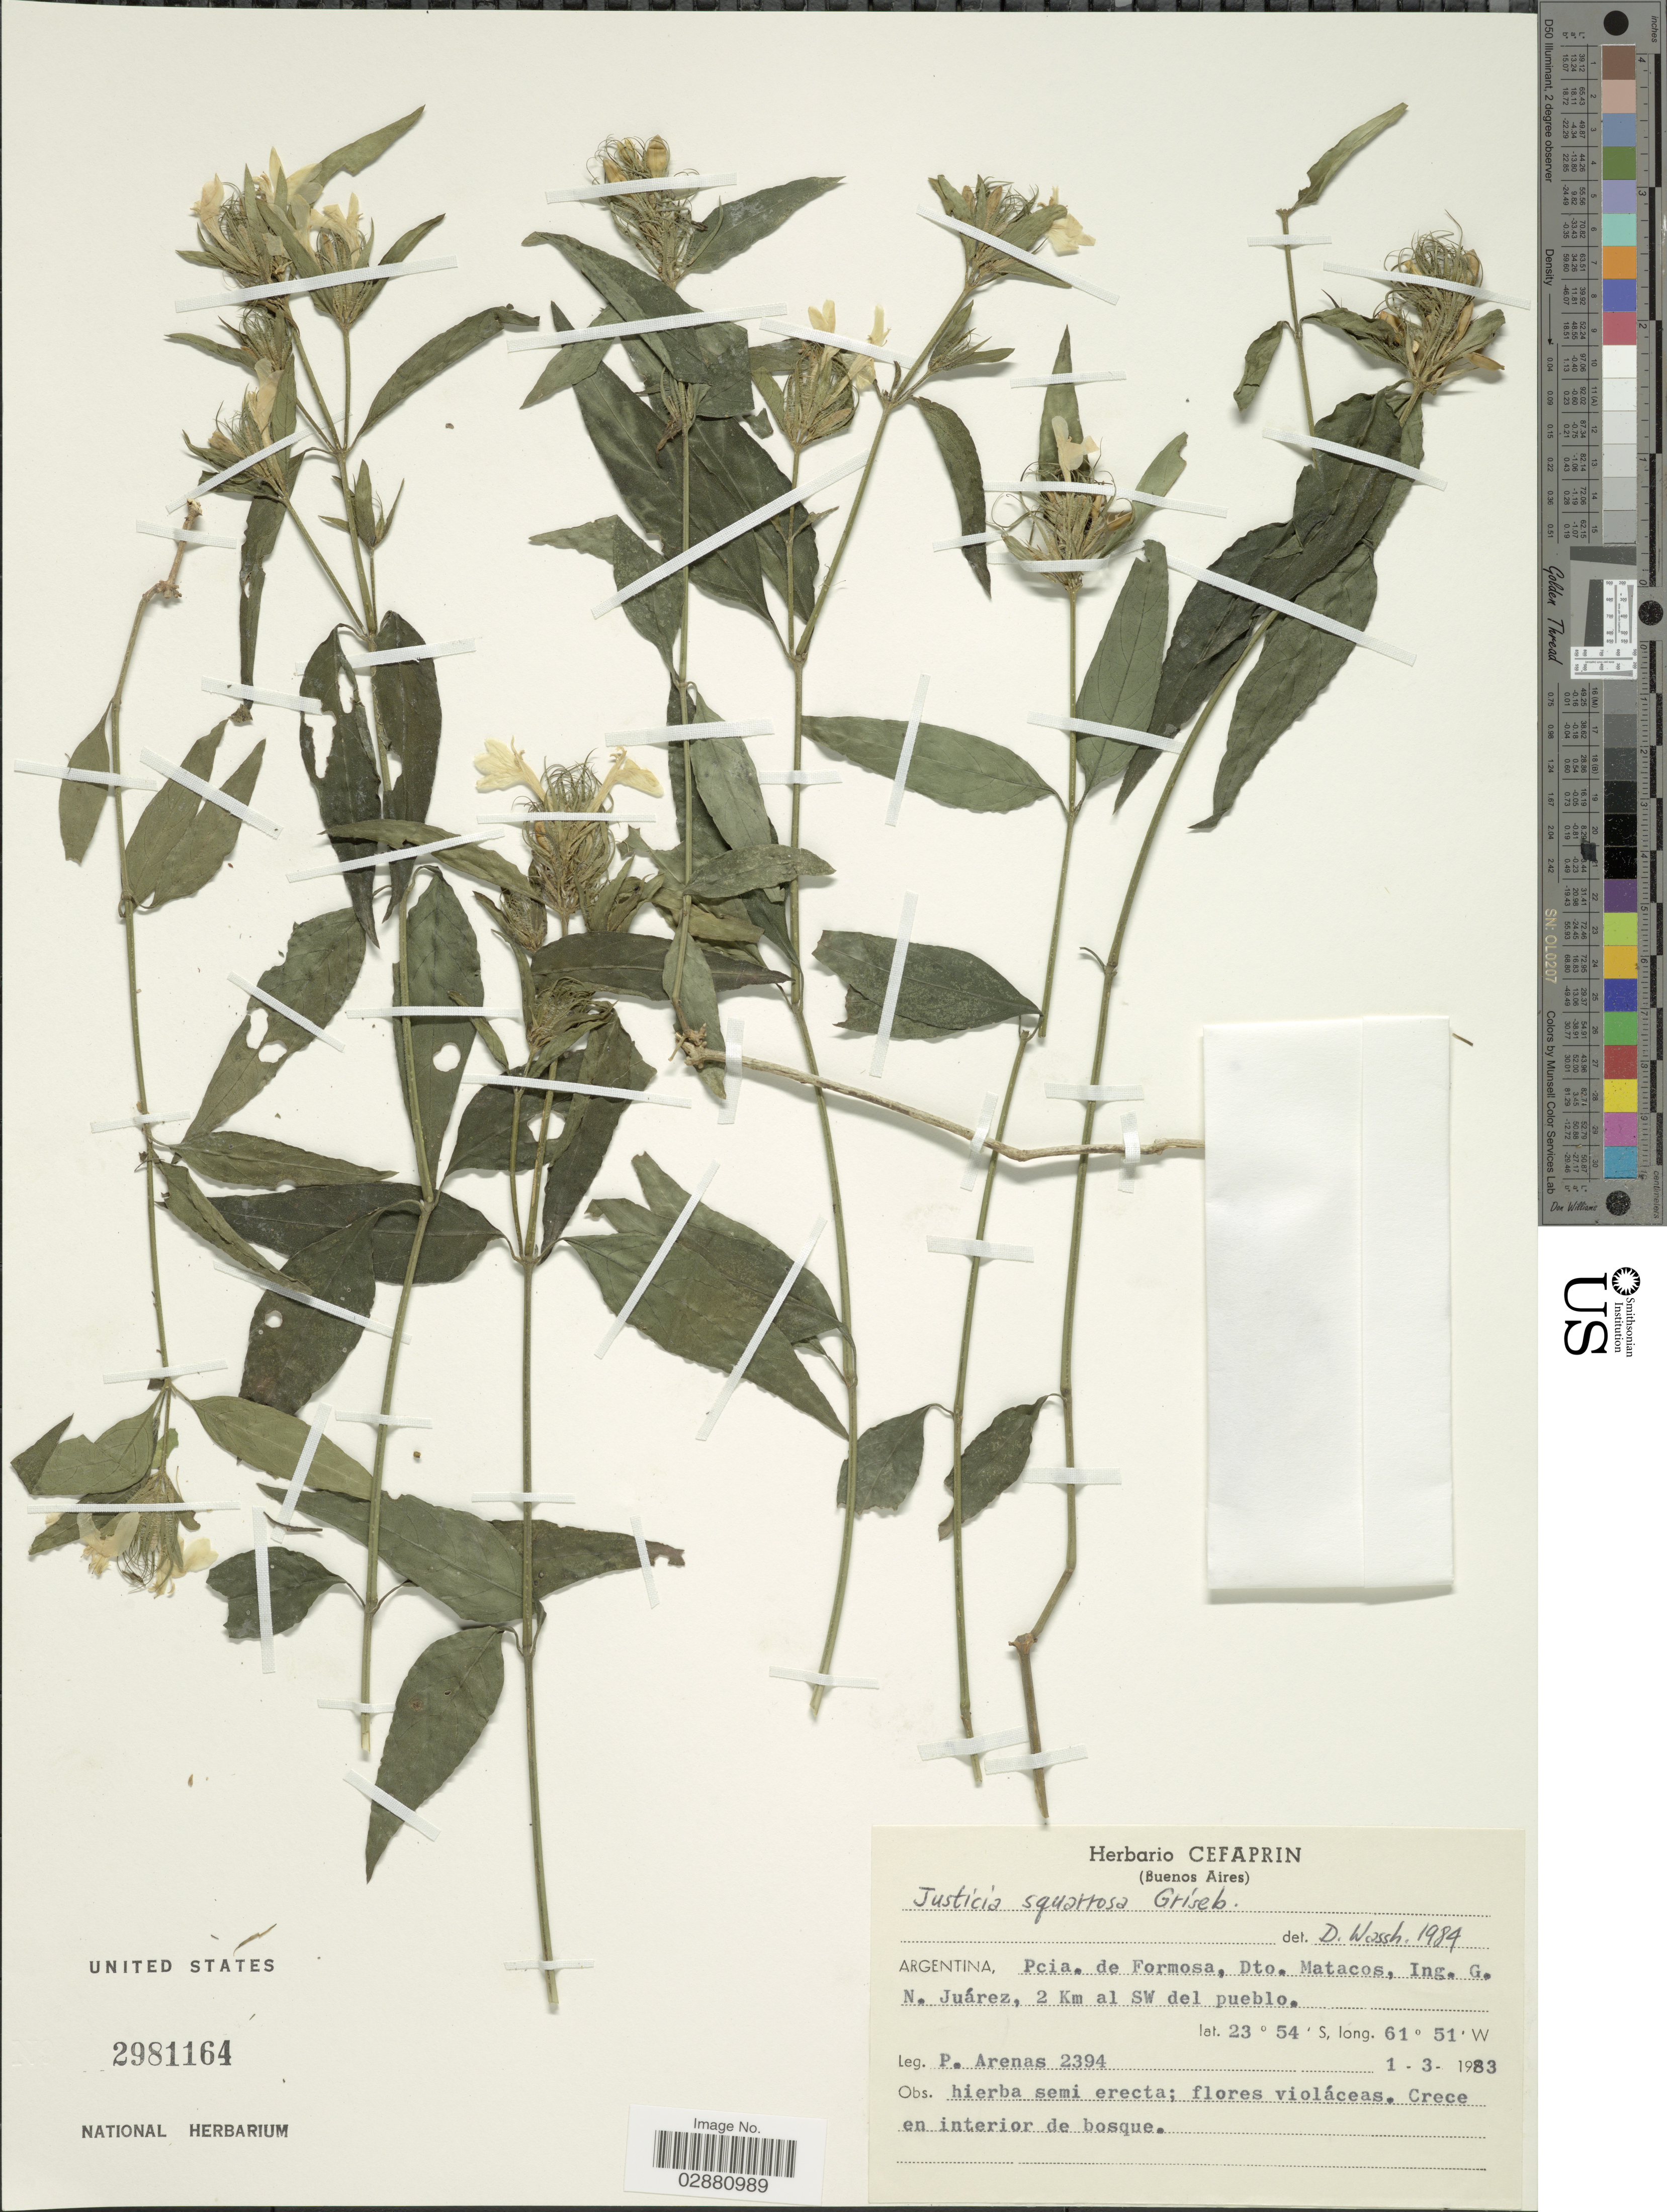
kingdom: Plantae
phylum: Tracheophyta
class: Magnoliopsida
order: Lamiales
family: Acanthaceae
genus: Justicia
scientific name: Justicia squarrosa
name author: Griseb.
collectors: P. Arenas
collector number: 2394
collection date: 1983-03-01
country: Argentina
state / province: Formosa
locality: Pcia. de Formosa, Dto. Matacos, Ing. G. N. Juárez, 2 Km al SW del pueblo.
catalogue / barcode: US 2981164